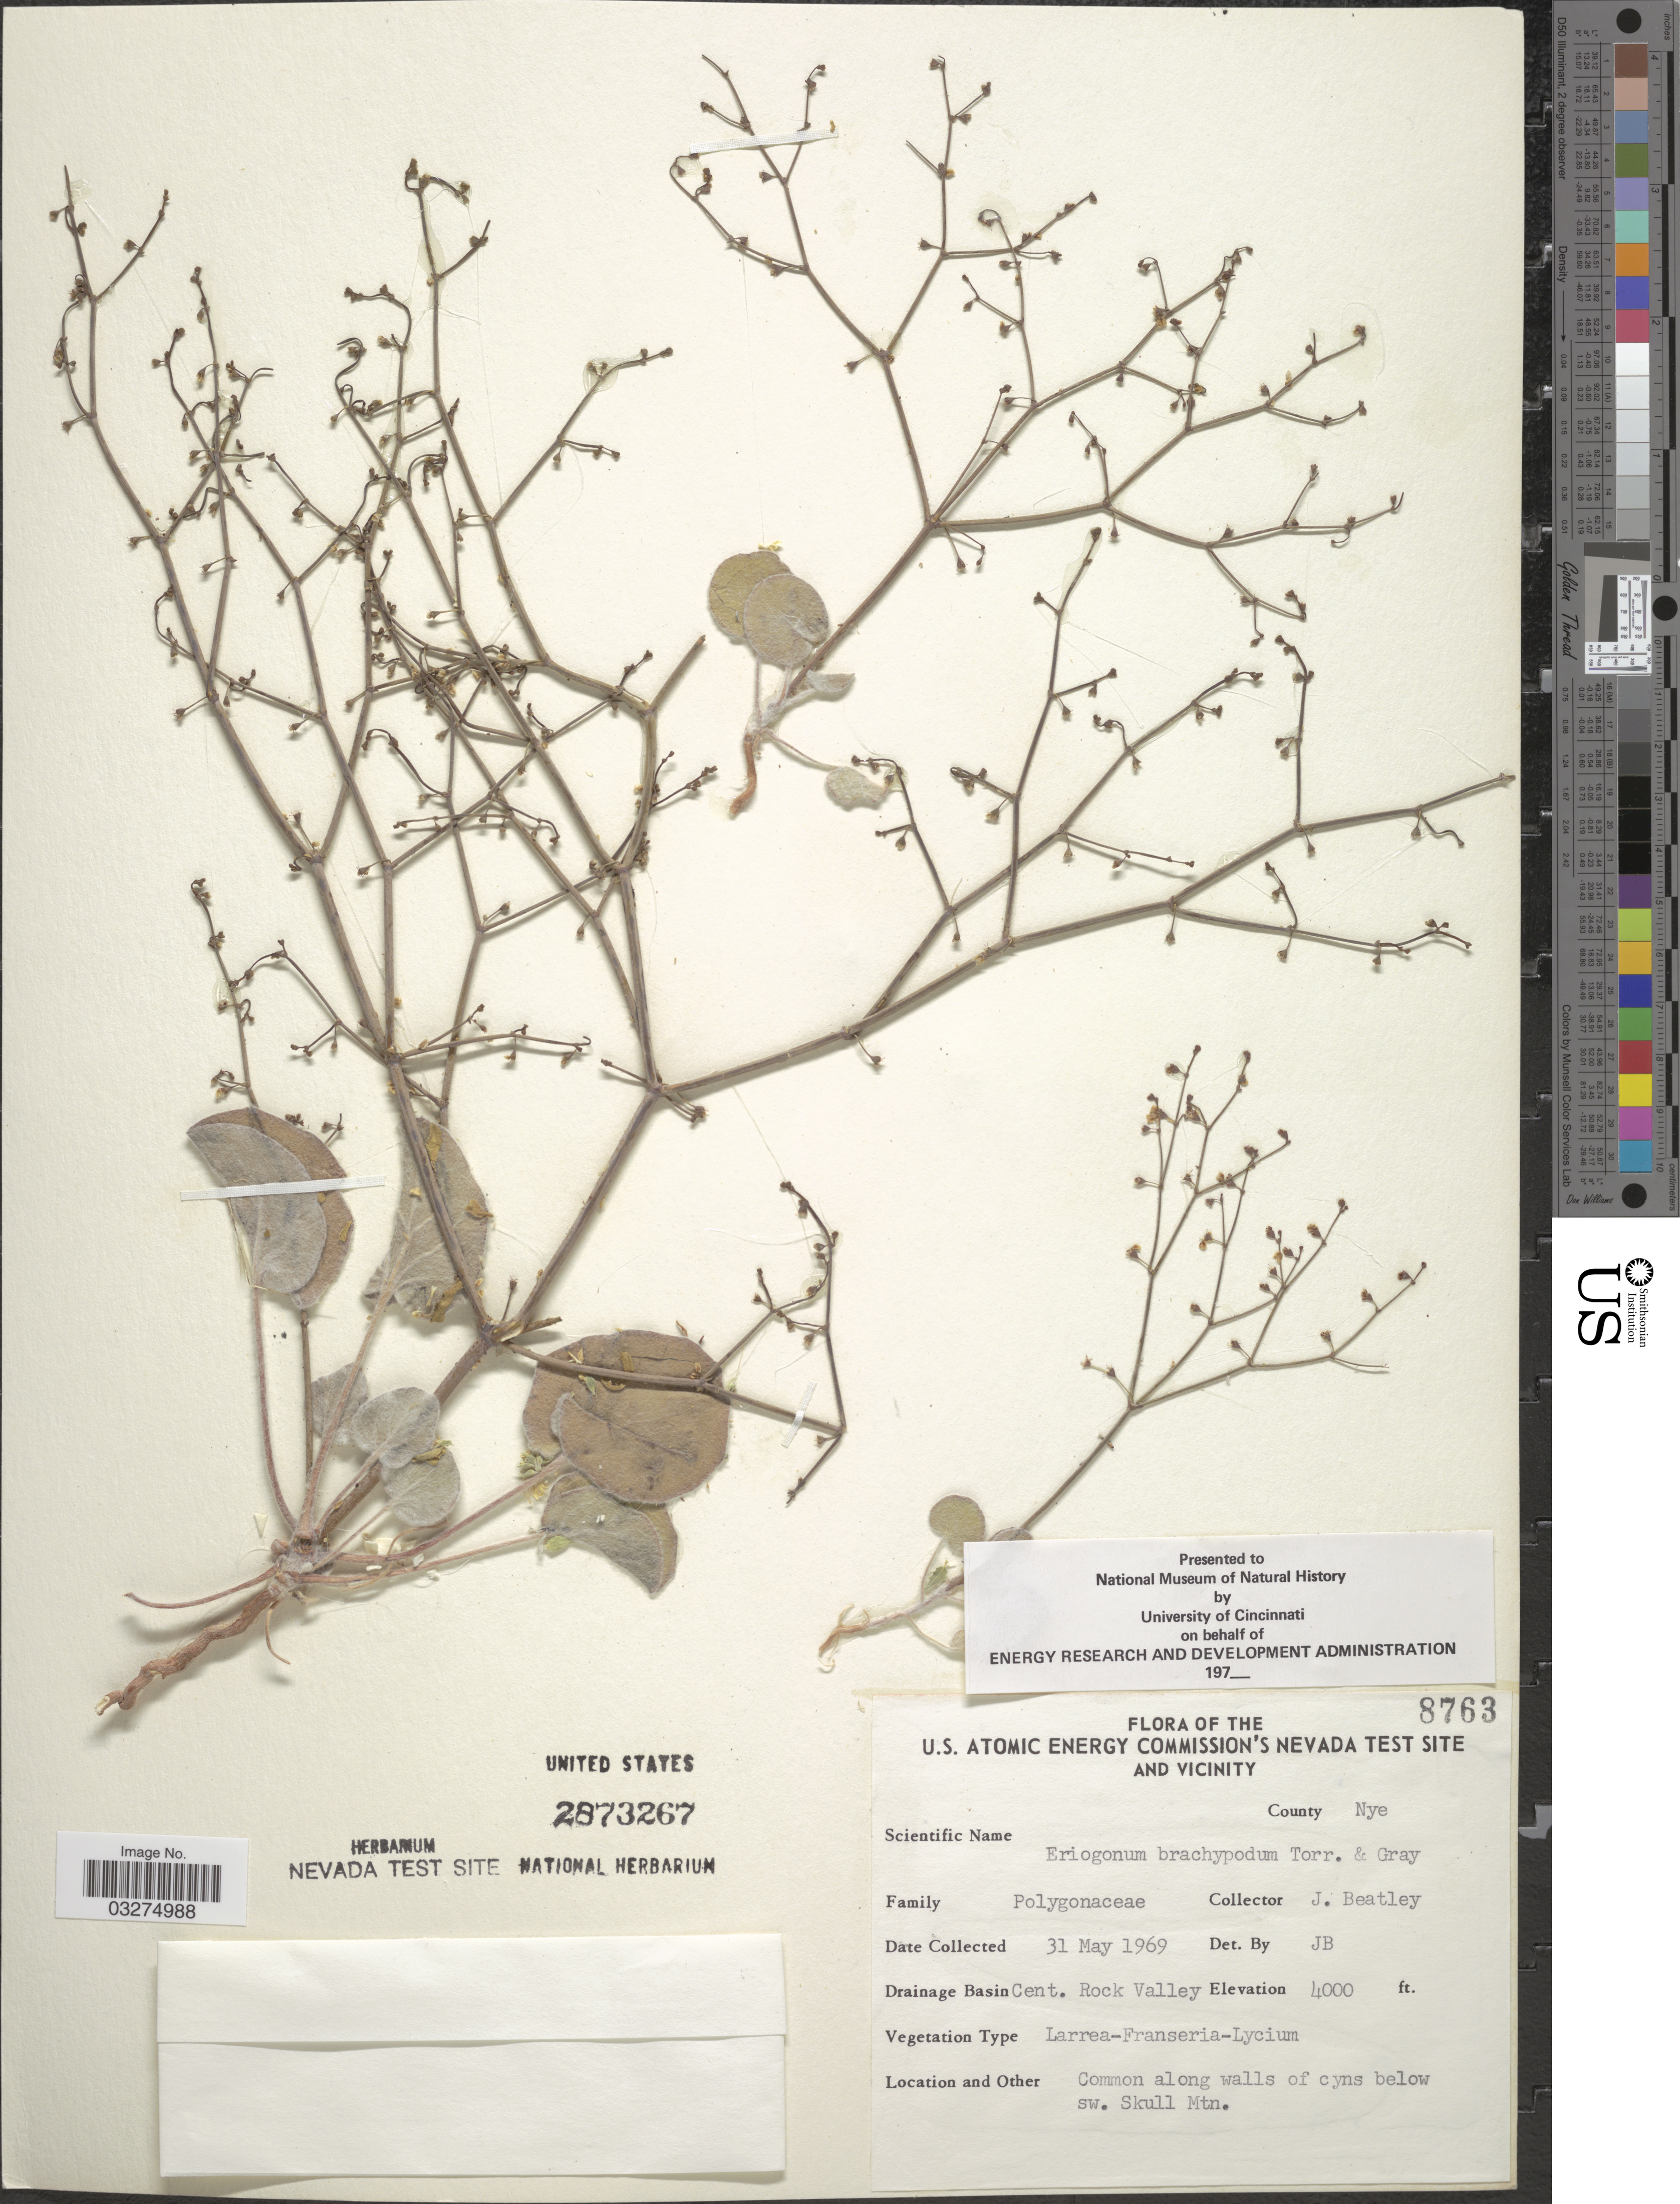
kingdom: Plantae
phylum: Tracheophyta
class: Magnoliopsida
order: Caryophyllales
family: Polygonaceae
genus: Eriogonum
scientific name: Eriogonum brachypodum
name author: Torr. & A. Gray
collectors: J. C. Beatley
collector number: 8763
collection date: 1969-05-31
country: United States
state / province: Nevada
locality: U. S. Atomic Energy Commission's Nevada Test Site and Vicinity. County Nye. Drainage Basin Cent. Rock Valley. Along walls of cyns below sw. Skull Mtn.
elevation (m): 1219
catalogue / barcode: US 2873267